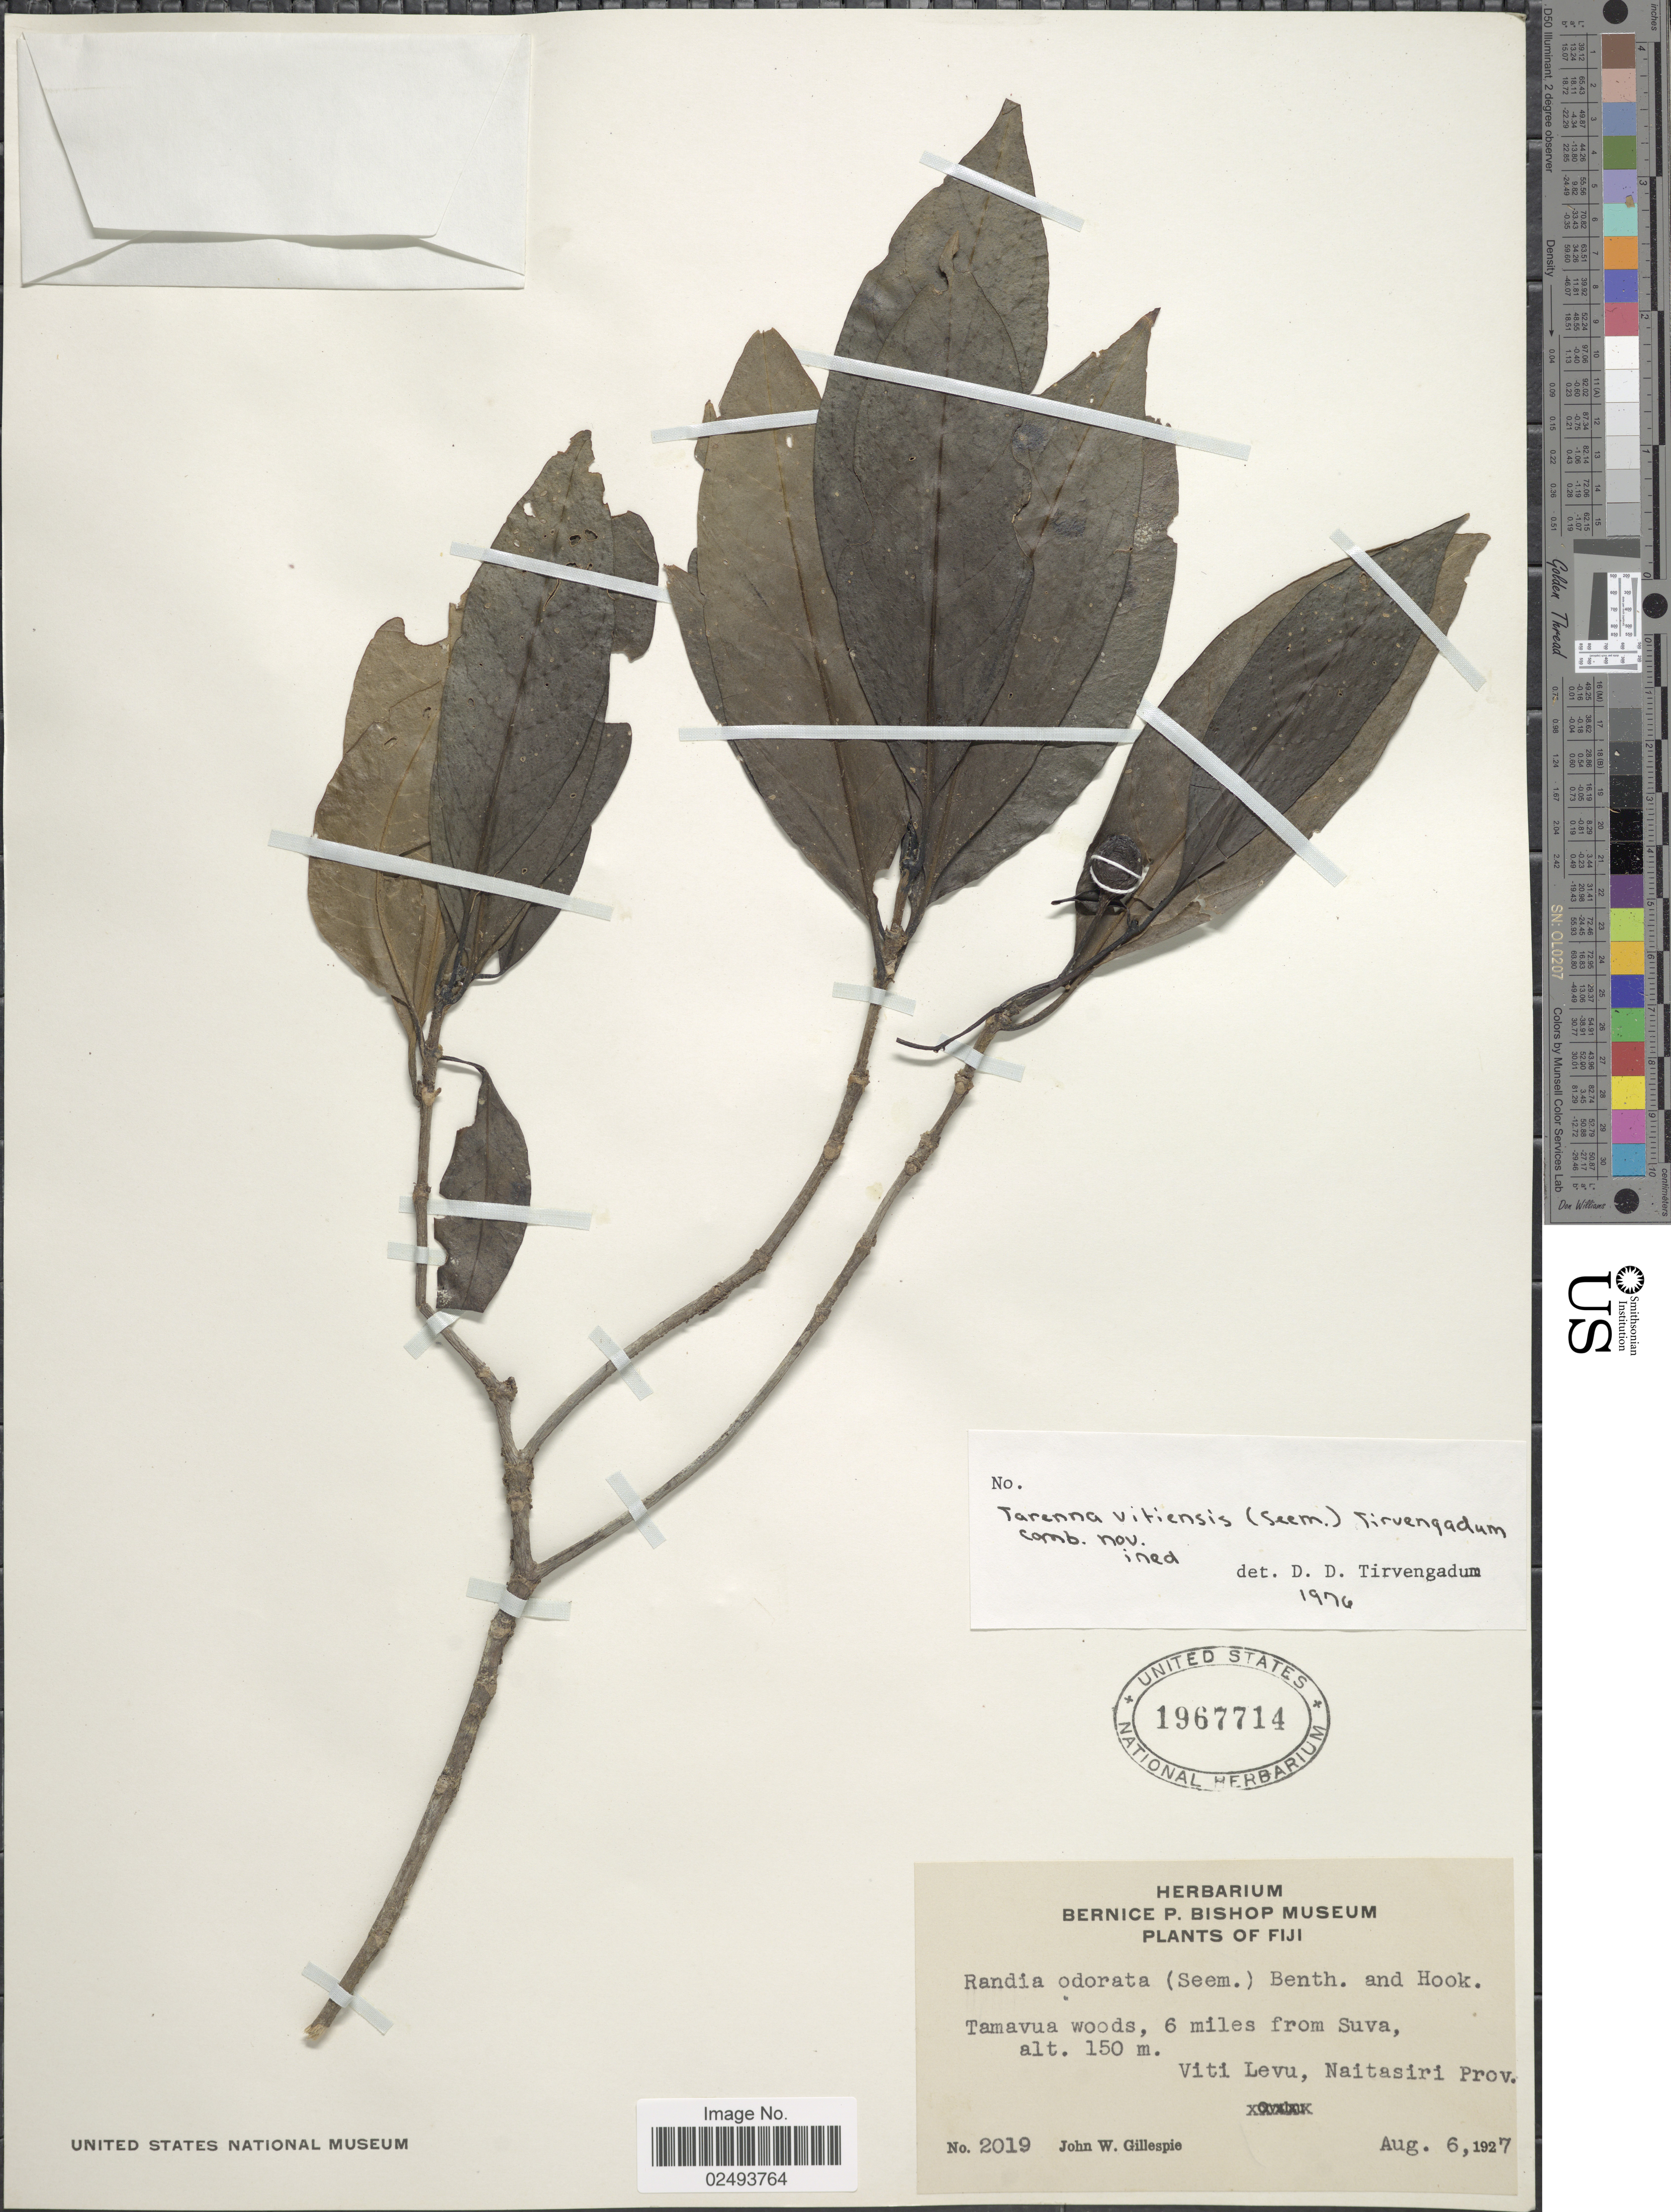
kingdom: Plantae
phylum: Tracheophyta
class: Magnoliopsida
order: Gentianales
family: Rubiaceae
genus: Tarenna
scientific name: Tarenna vitiensis (Seem.) Tirveng. comb. nov. ined.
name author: Craib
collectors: J. W. Gillespie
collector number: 2019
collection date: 1927-08-06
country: Fiji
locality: Tamavua woods, 6 miles from Suva, Viti Levu, Naitasiri Prov.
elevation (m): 150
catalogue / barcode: US 1967714